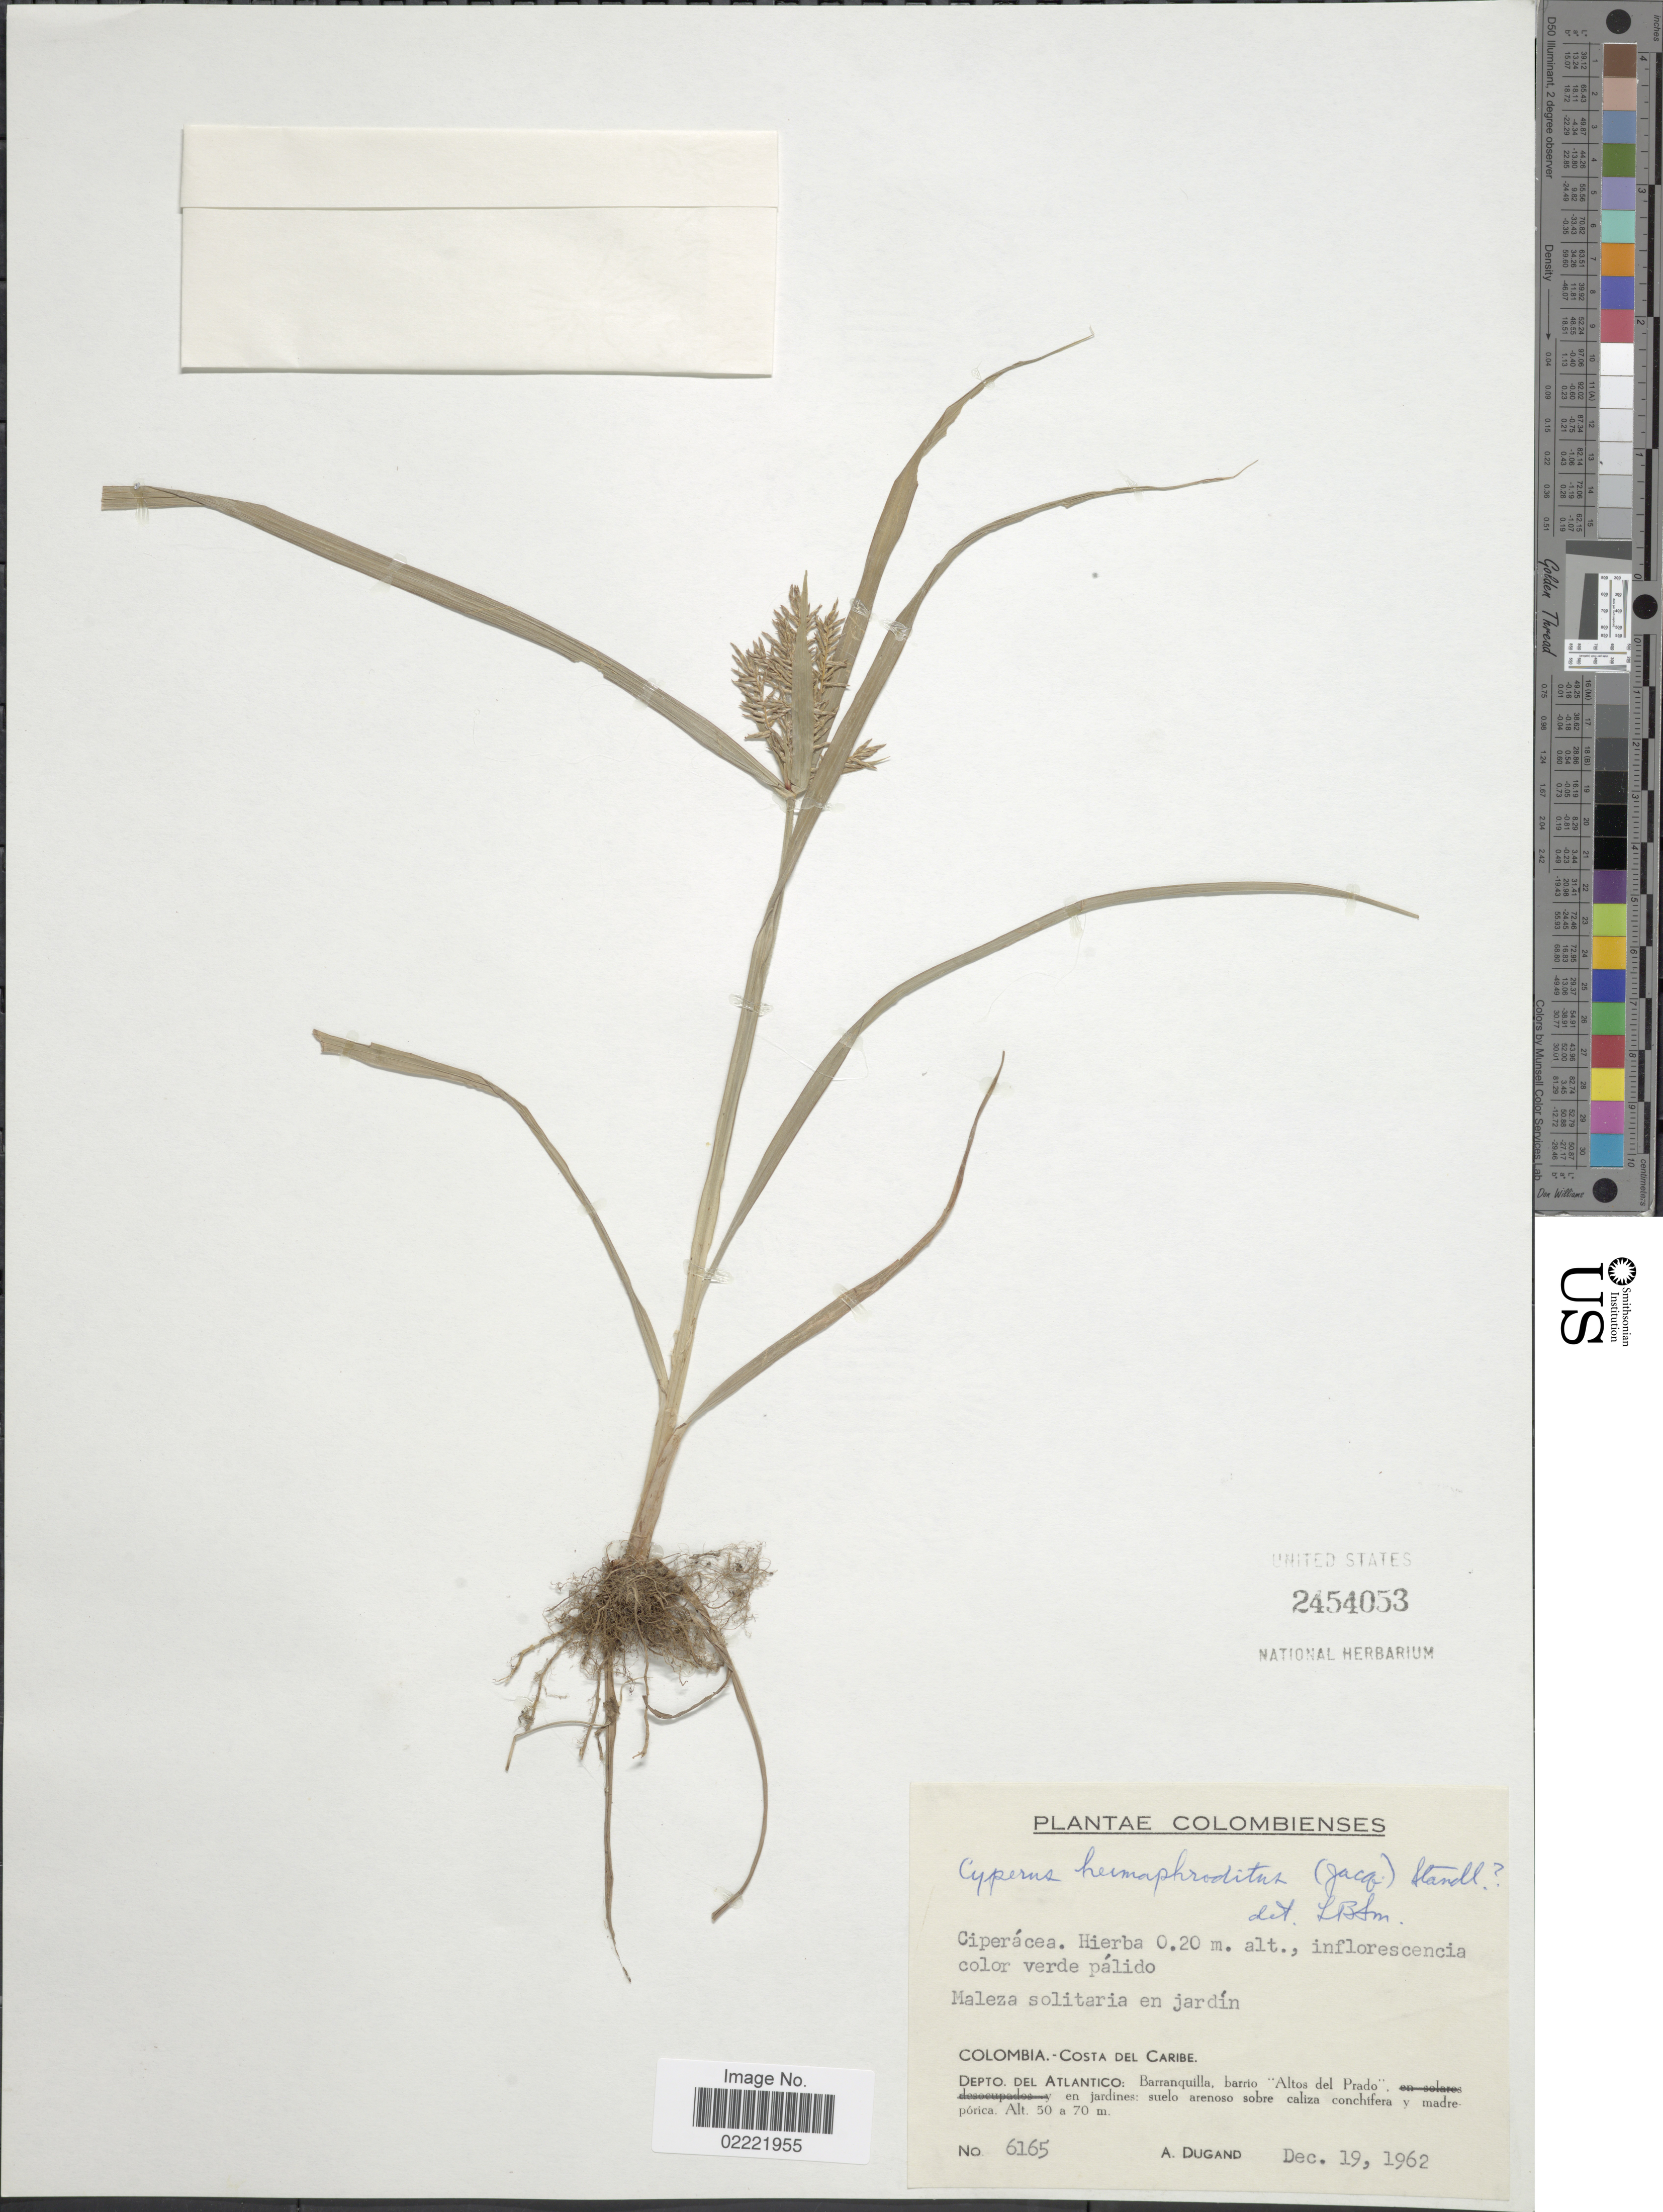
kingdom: Plantae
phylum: Tracheophyta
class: Liliopsida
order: Poales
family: Cyperaceae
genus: Cyperus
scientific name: Cyperus hermaphroditus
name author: (Jacq.) Standl.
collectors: A. Dugand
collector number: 6165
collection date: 1962-12-19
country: Colombia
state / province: Atlántico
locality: Costa del Caribe, Barranquilla, barrio "Altos del Prado", en jardines: suelo arenoso sobre caliza concifera y madreporica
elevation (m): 50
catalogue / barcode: US 2454053